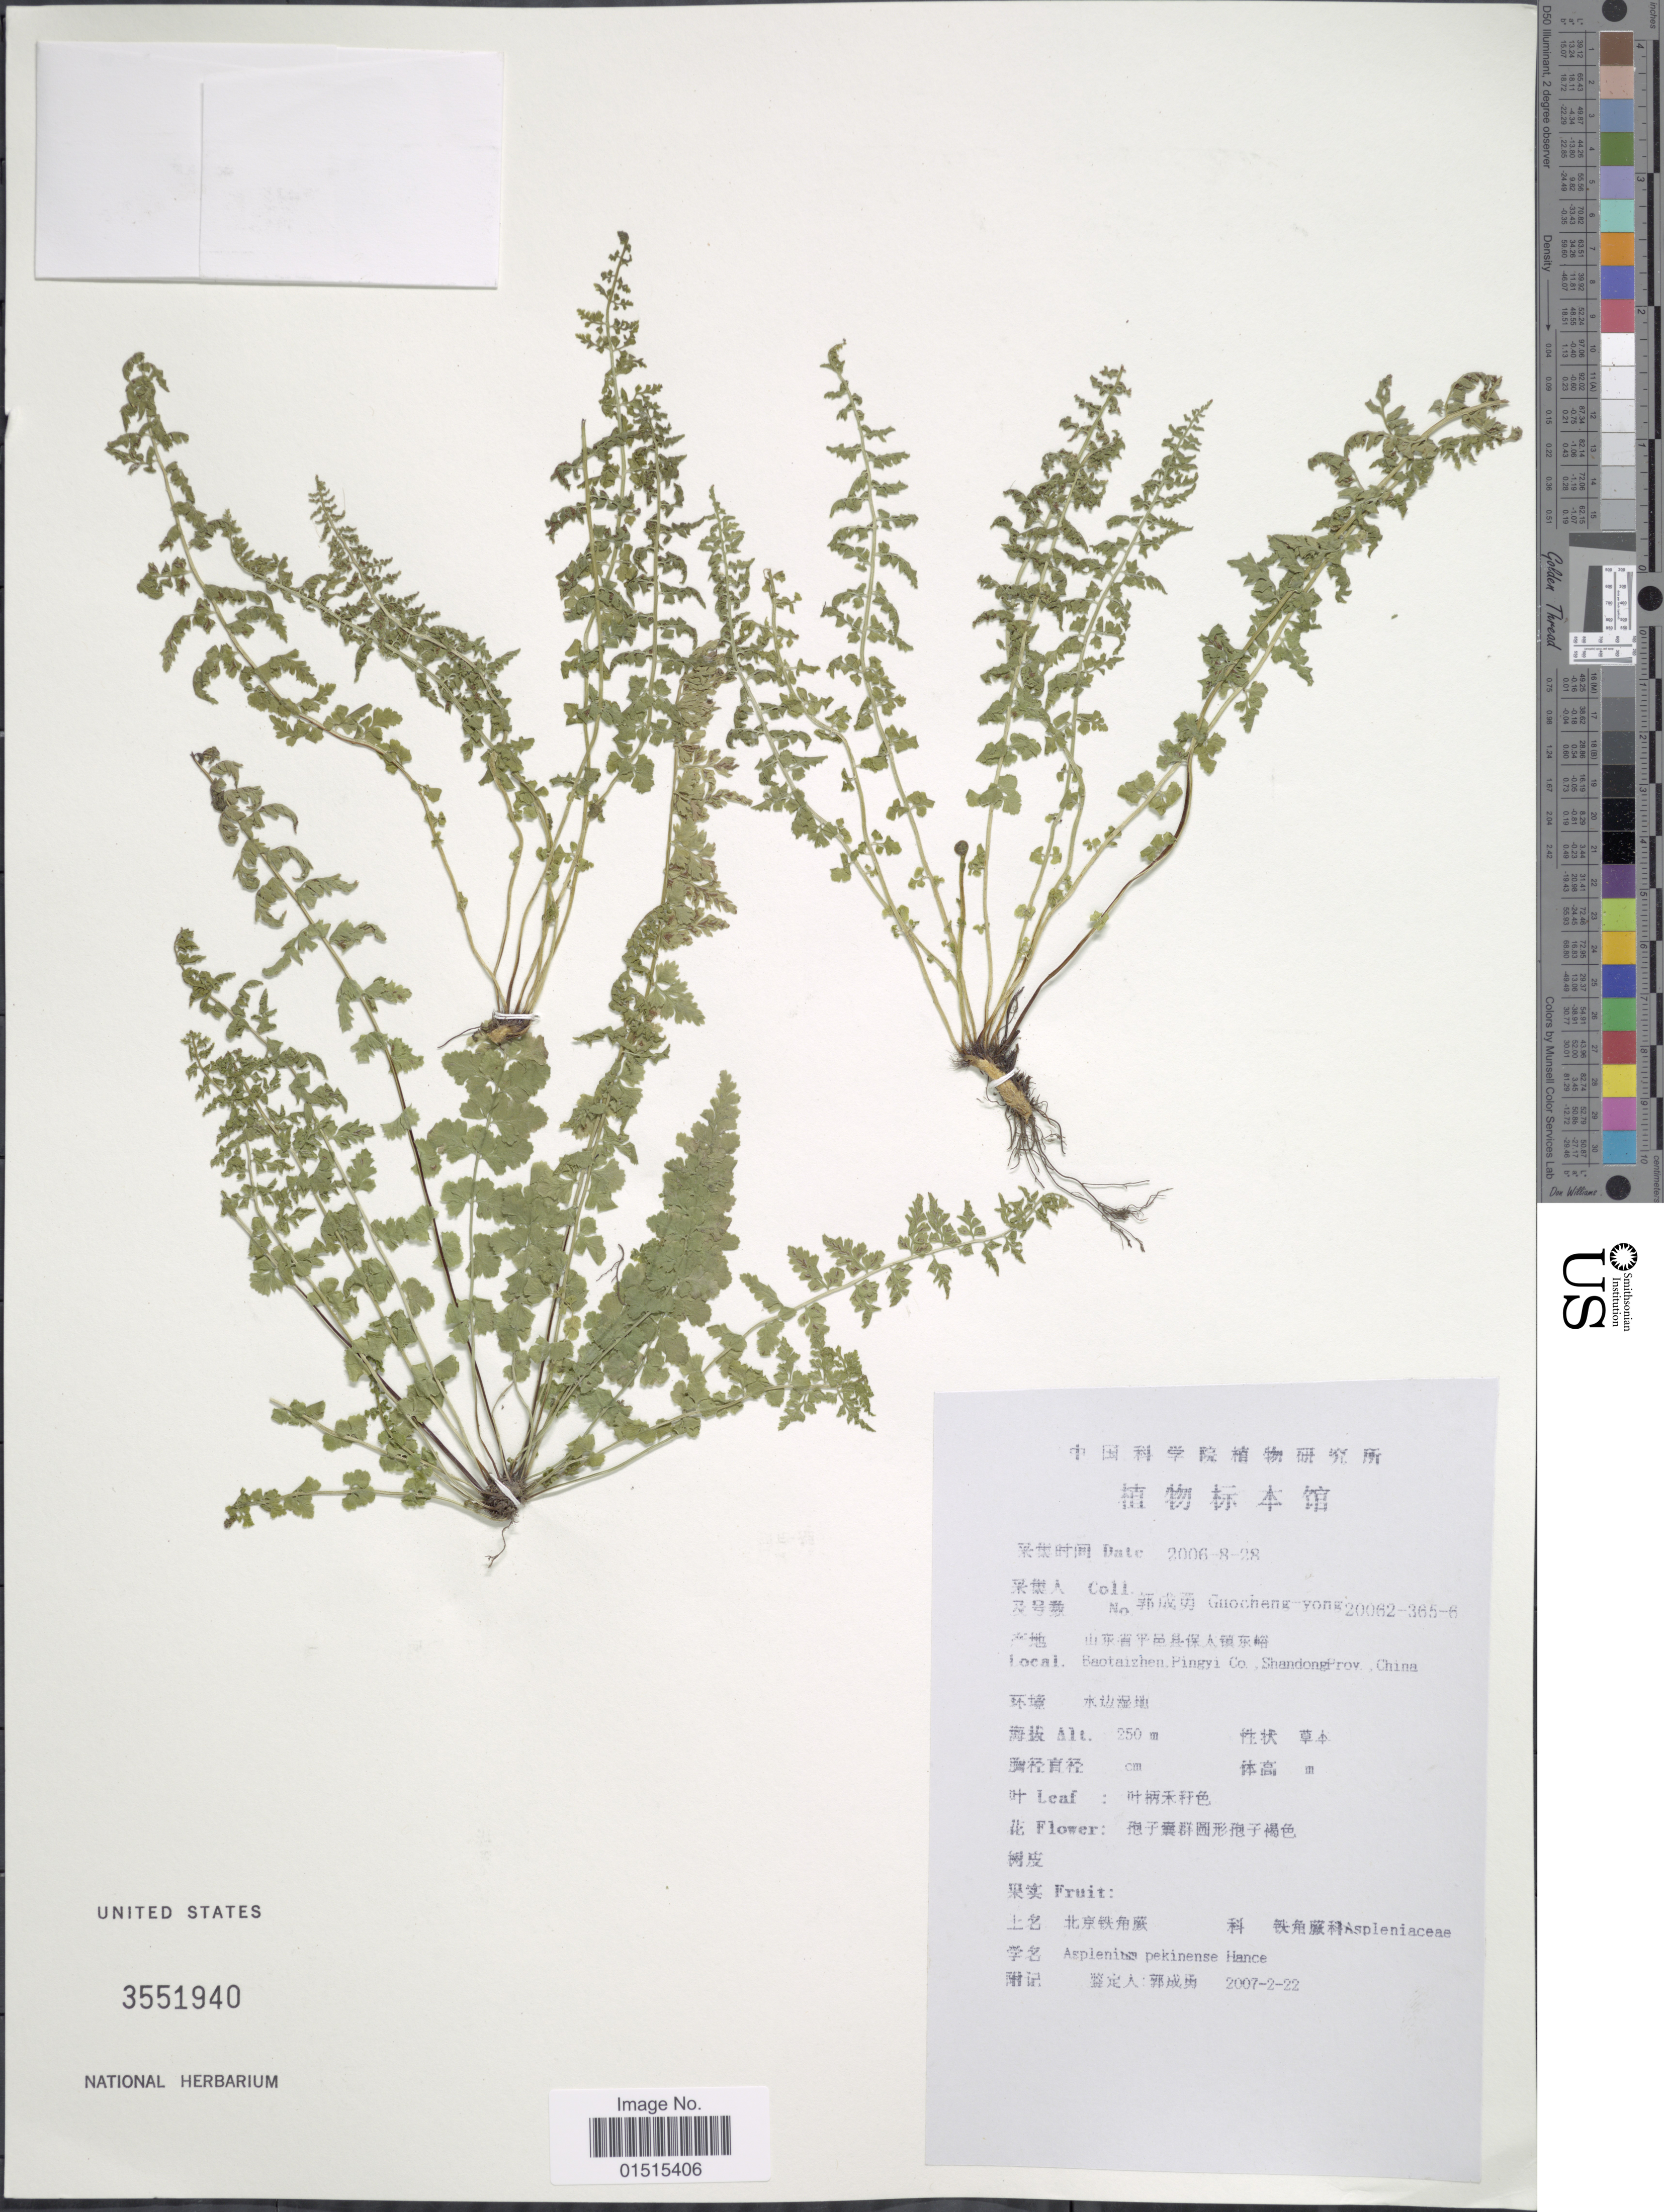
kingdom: Plantae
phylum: Tracheophyta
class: Polypodiopsida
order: Polypodiales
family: Aspleniaceae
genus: Asplenium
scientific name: Asplenium pekinense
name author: Hance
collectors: Goucheng-yong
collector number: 20062-365-6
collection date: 2006-08-28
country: China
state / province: Shandong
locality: Boataizhen, Pingyi Co.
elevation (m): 250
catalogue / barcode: US 3551940